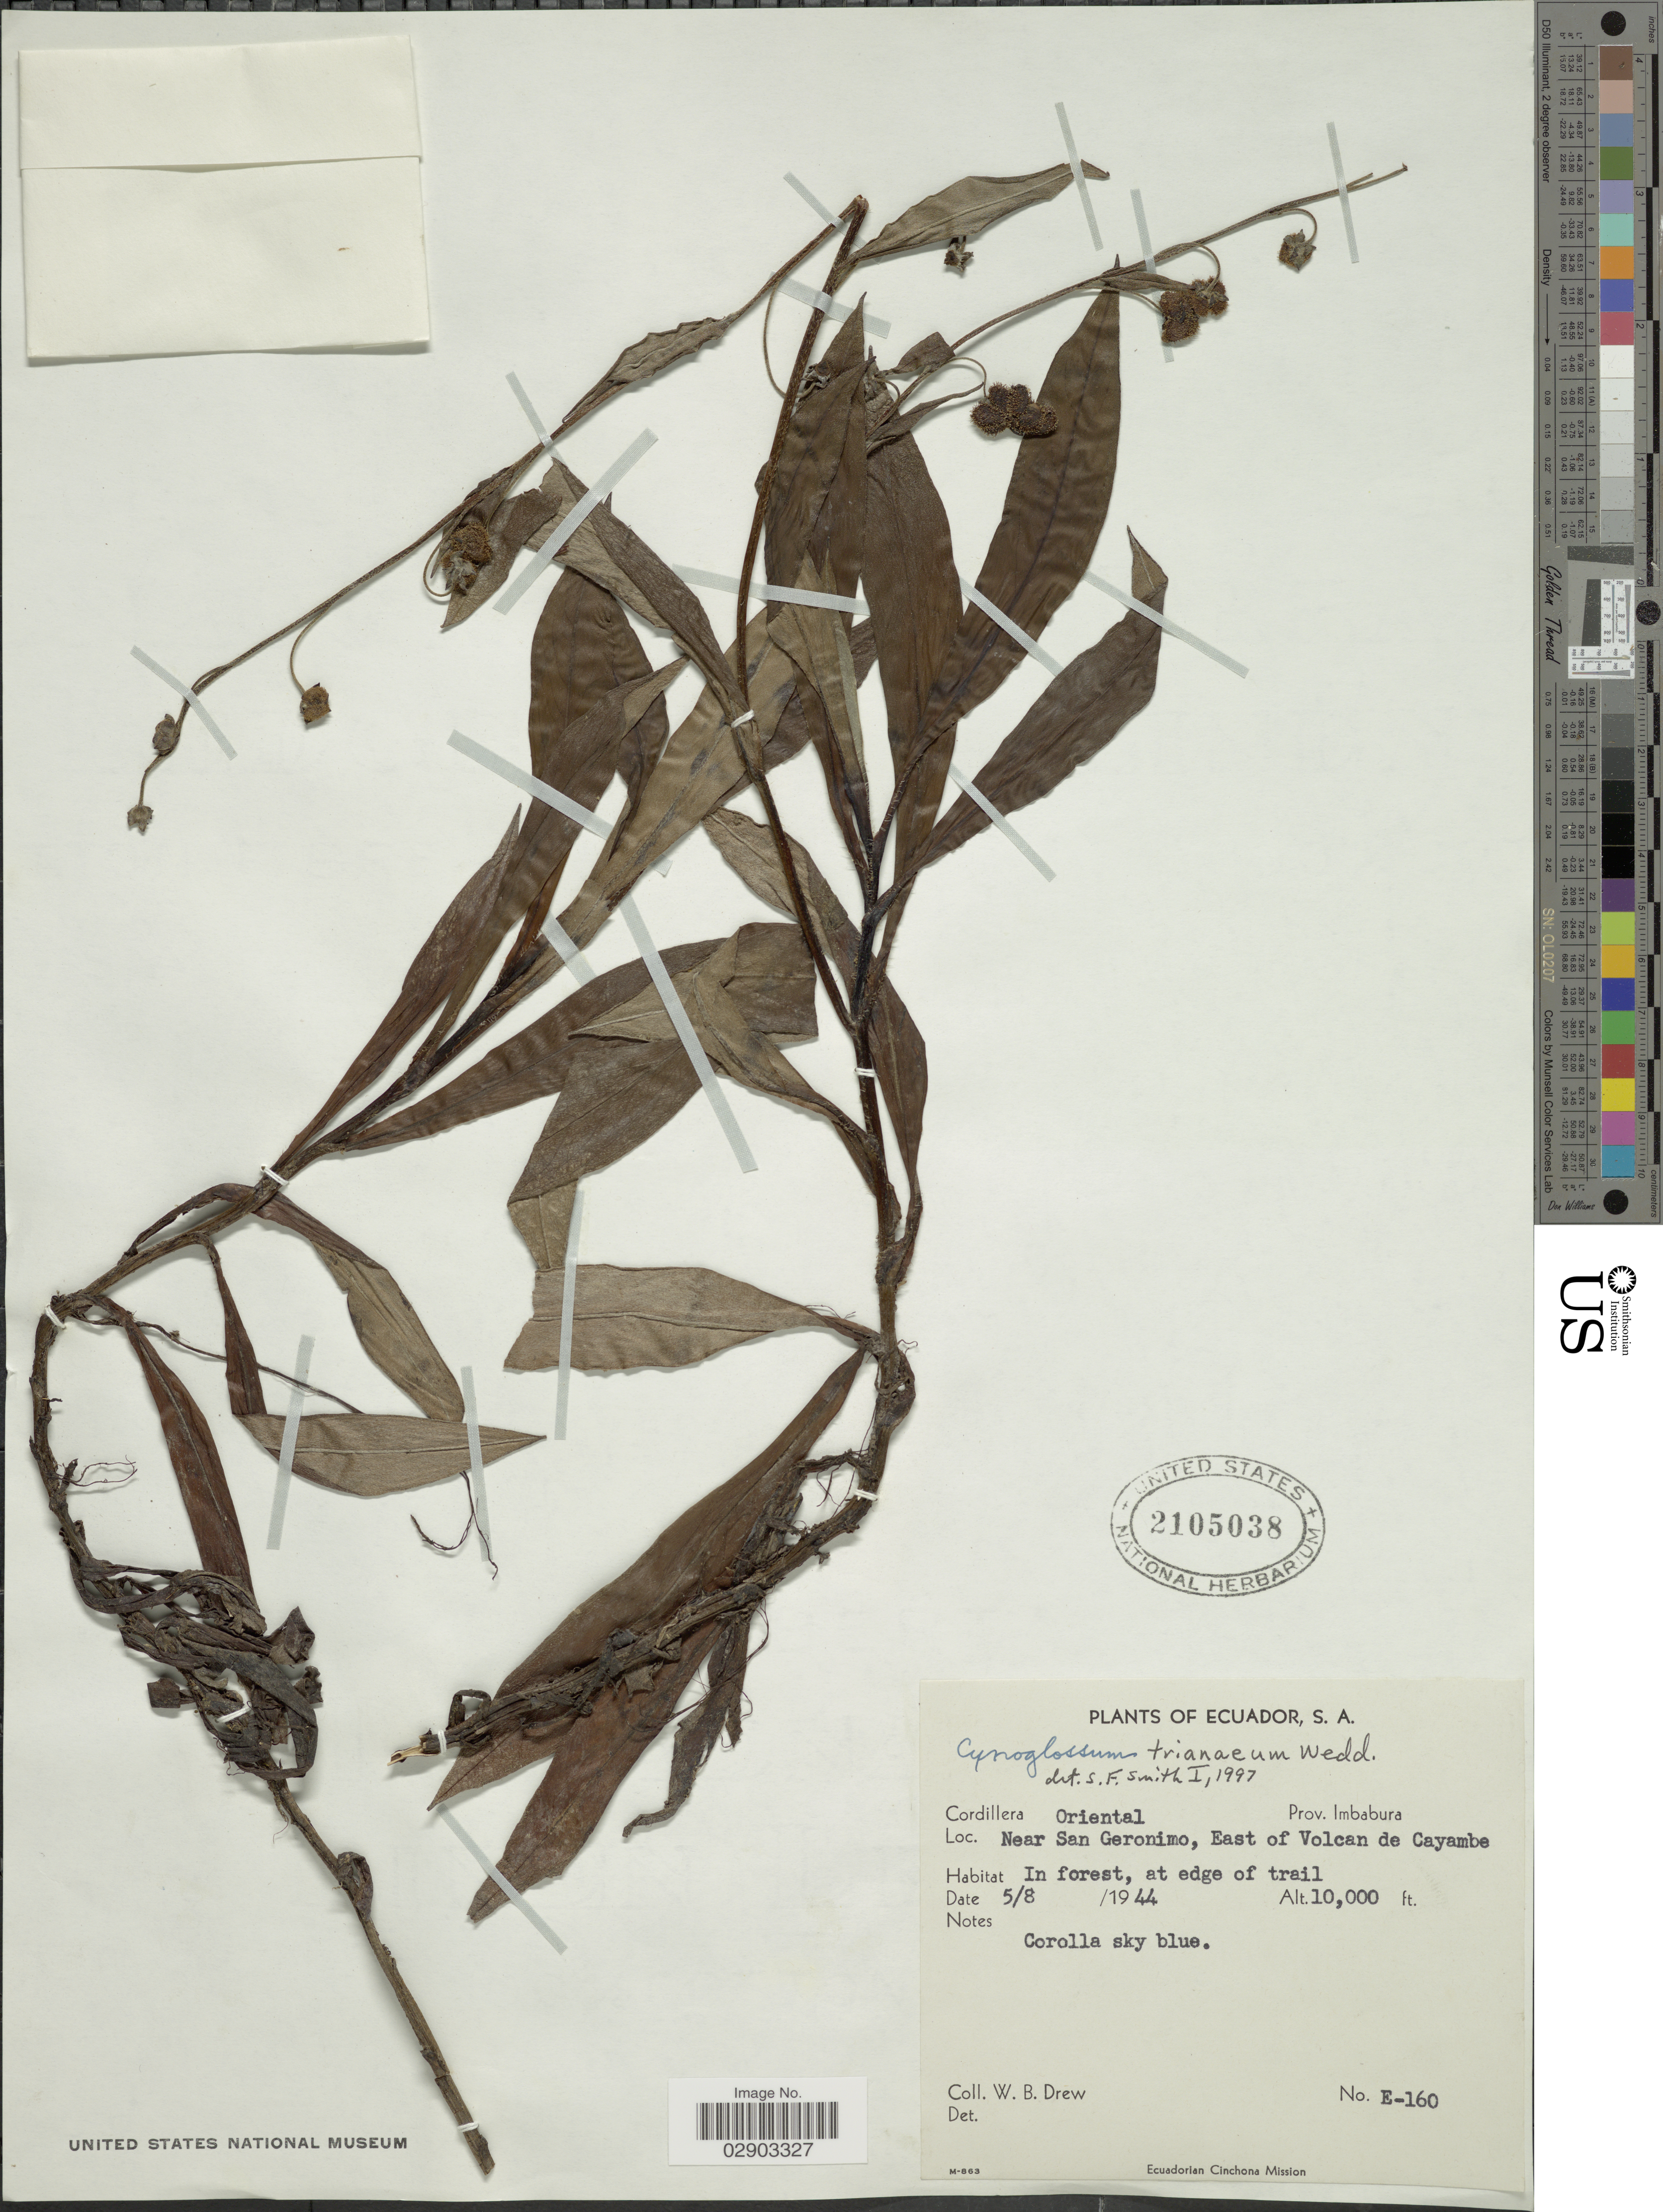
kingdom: Plantae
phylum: Tracheophyta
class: Magnoliopsida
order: Boraginales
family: Boraginaceae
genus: Cynoglossum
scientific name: Cynoglossum trianaeum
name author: Wedd.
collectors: W. B. Drew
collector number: E-160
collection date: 1944-08-05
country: Ecuador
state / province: Imbabura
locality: Cordillera Oriental. Near San Geronimo, East of Volcan de Cayambe.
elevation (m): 3048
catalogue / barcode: US 2105038